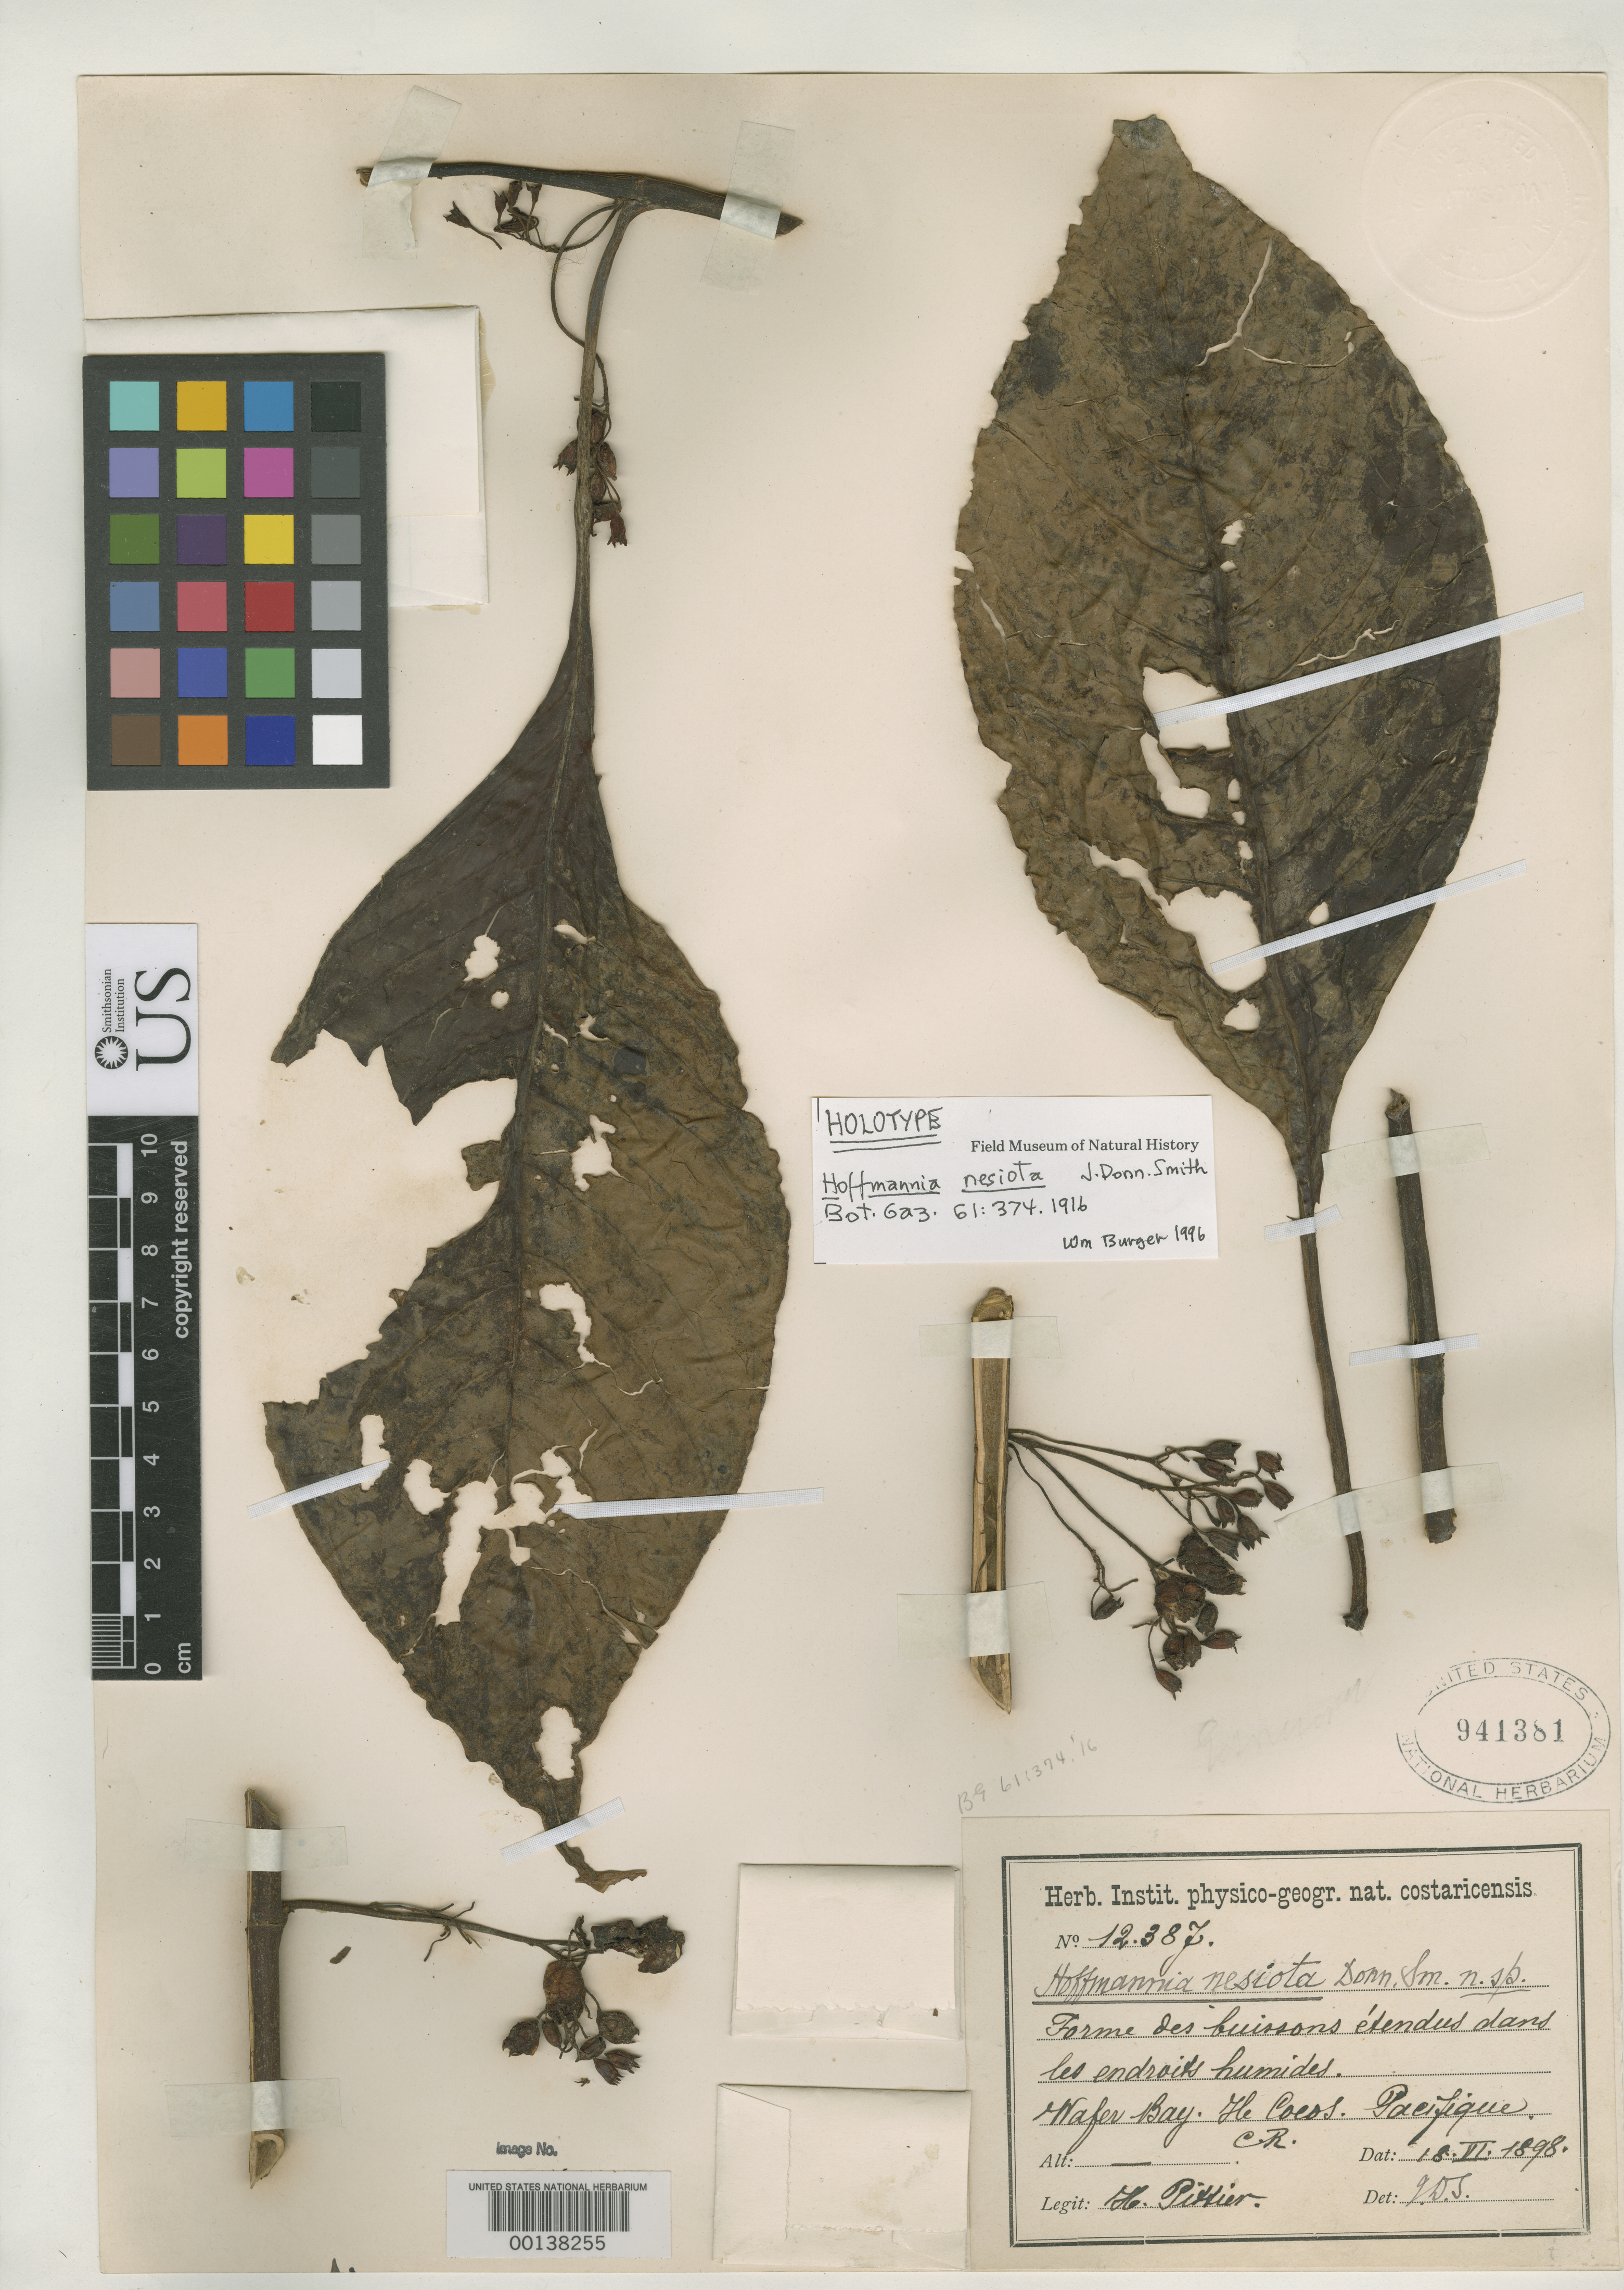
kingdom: Plantae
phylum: Tracheophyta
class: Magnoliopsida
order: Gentianales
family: Rubiaceae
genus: Hoffmannia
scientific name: Hoffmannia nesiota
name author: Donn. Sm.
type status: Holotype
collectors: H. F. Pittier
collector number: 12387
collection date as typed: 18 Jun 1898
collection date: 1898-06-18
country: Costa Rica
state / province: Puntarenas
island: Cocos Island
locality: Wafer Bay, Pacifique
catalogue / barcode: US 941381